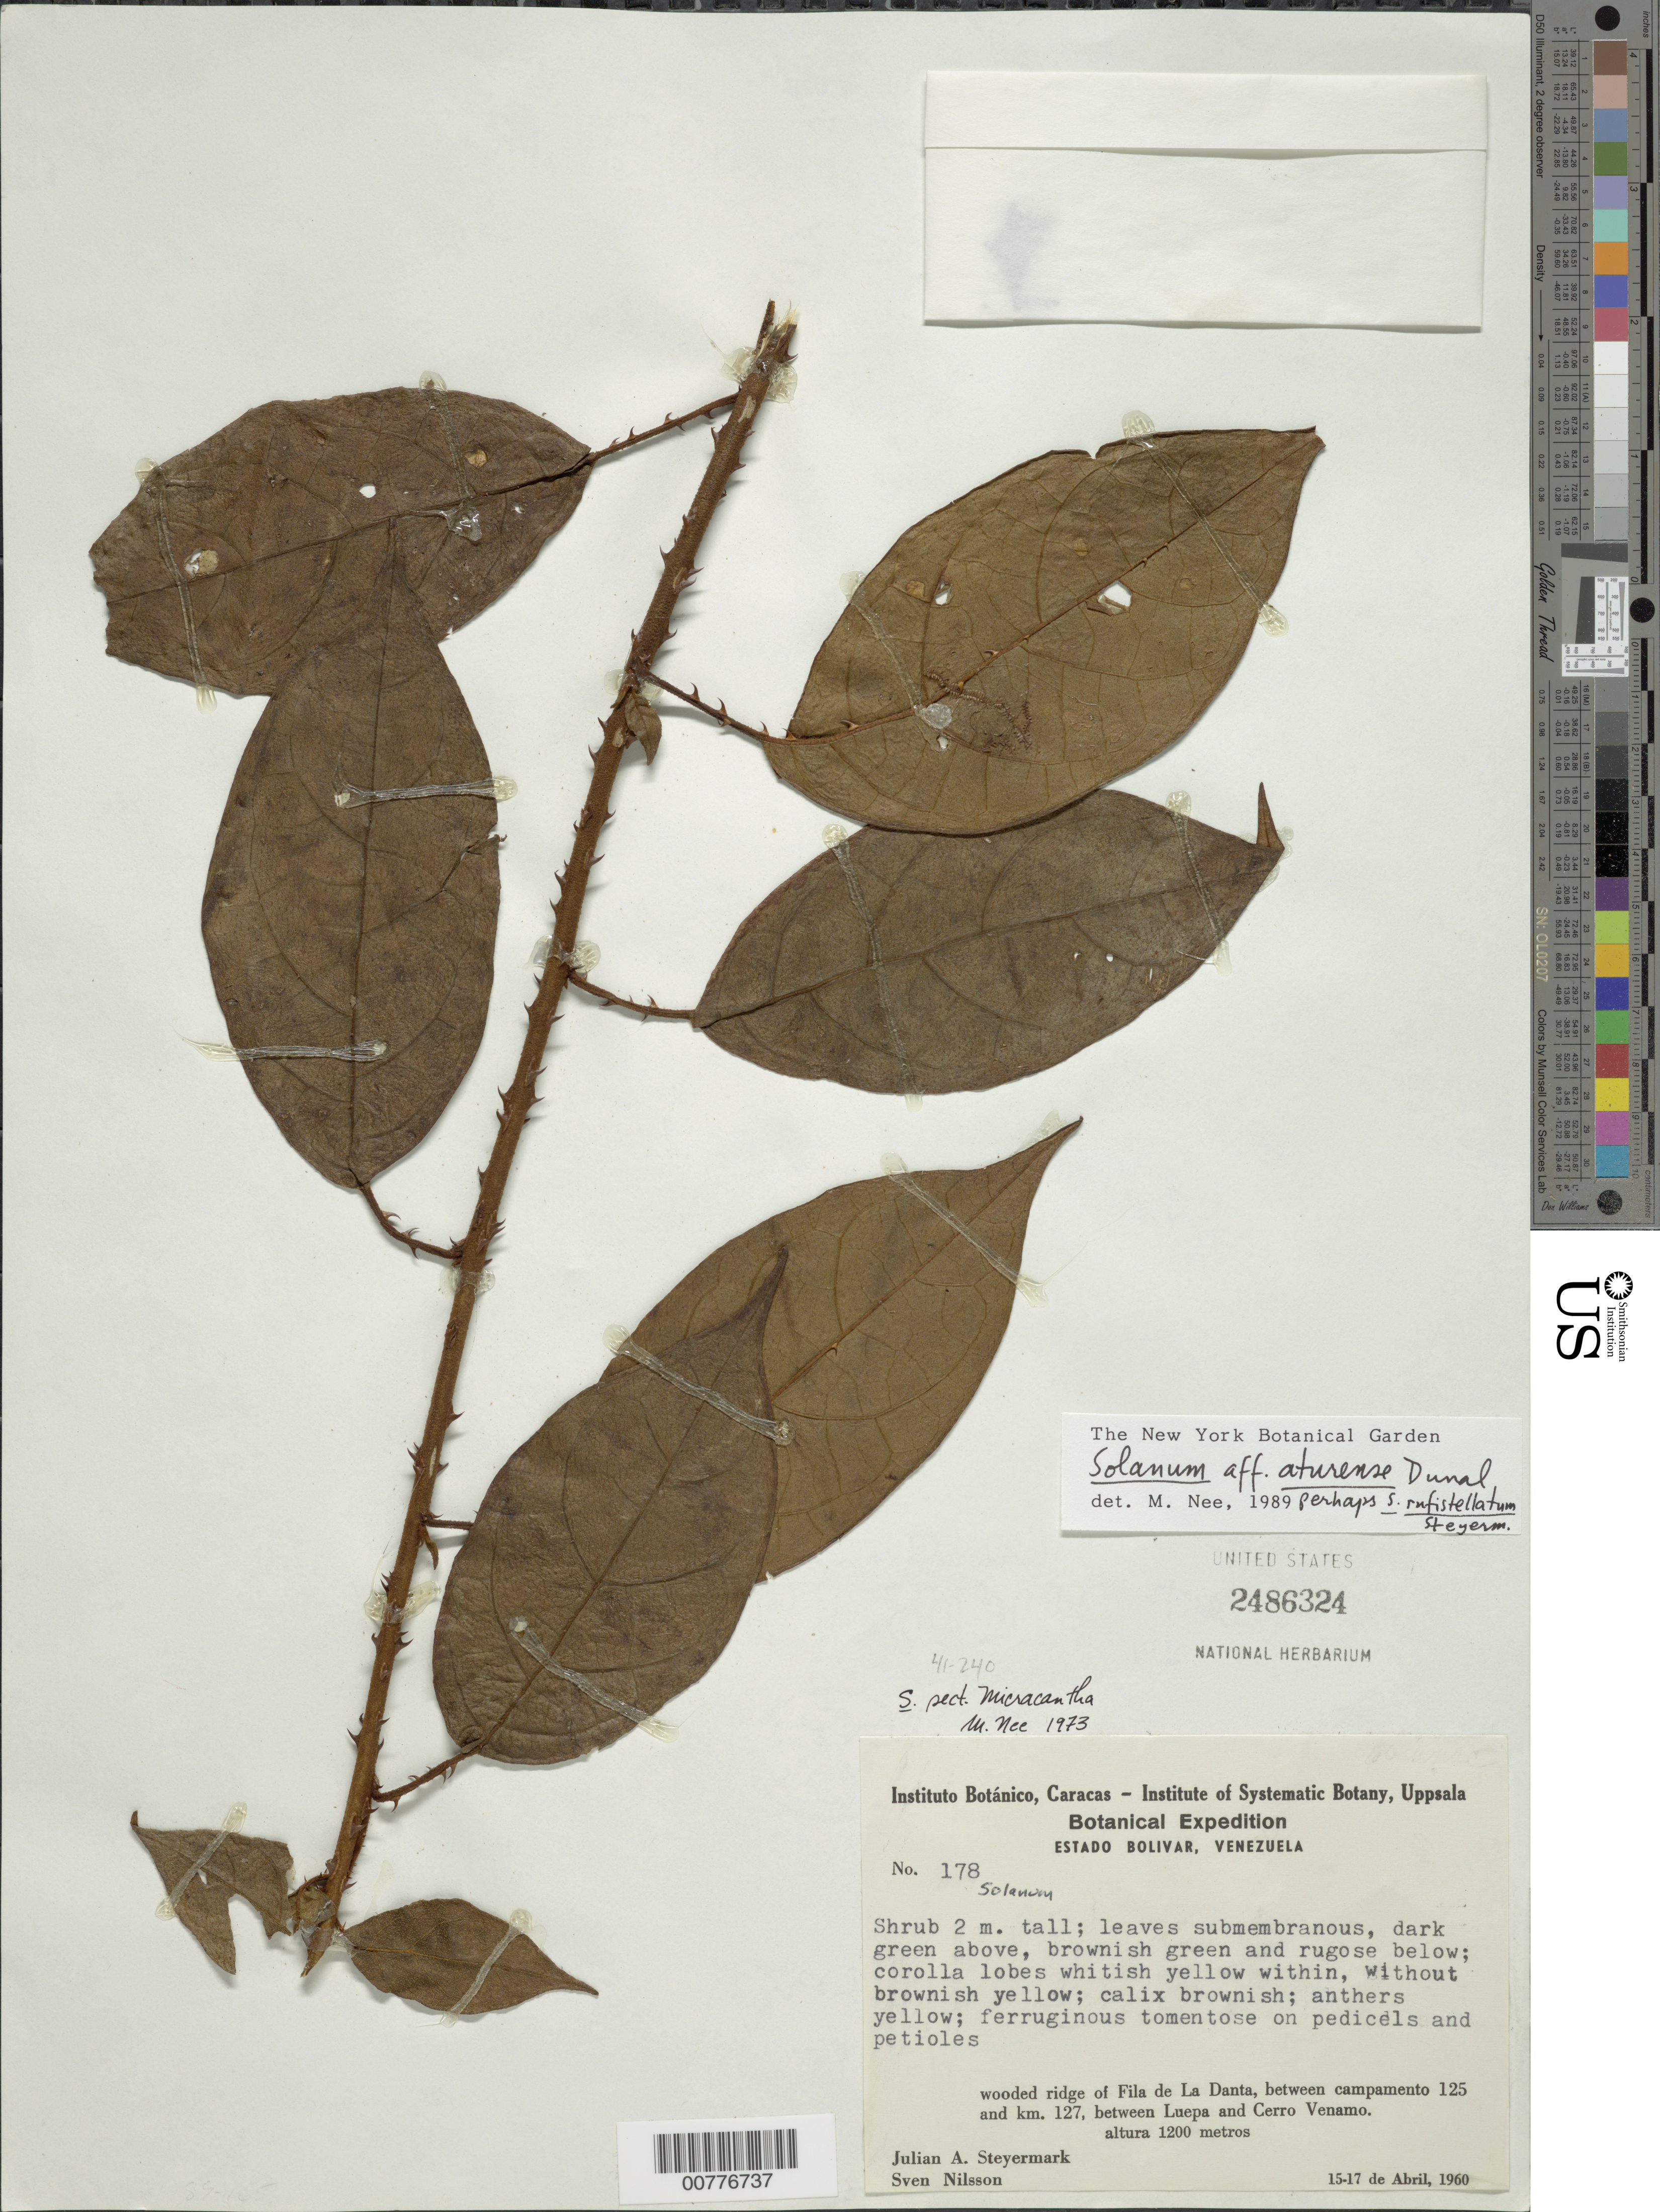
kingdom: Plantae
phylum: Tracheophyta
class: Magnoliopsida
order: Solanales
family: Solanaceae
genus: Solanum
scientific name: Solanum aturense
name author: Dunal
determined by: Nee, Michael H.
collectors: J. Steyermark & Sv. Nilsson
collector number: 178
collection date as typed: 4 Apr 1960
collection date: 1960-04-04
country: Venezuela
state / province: Bolívar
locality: Fila La Danta, following the provisional carretera between campamento 125 and km 127, between Luepa and cerro Venamo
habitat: Wooded ridge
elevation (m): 1200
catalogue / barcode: US 2486324